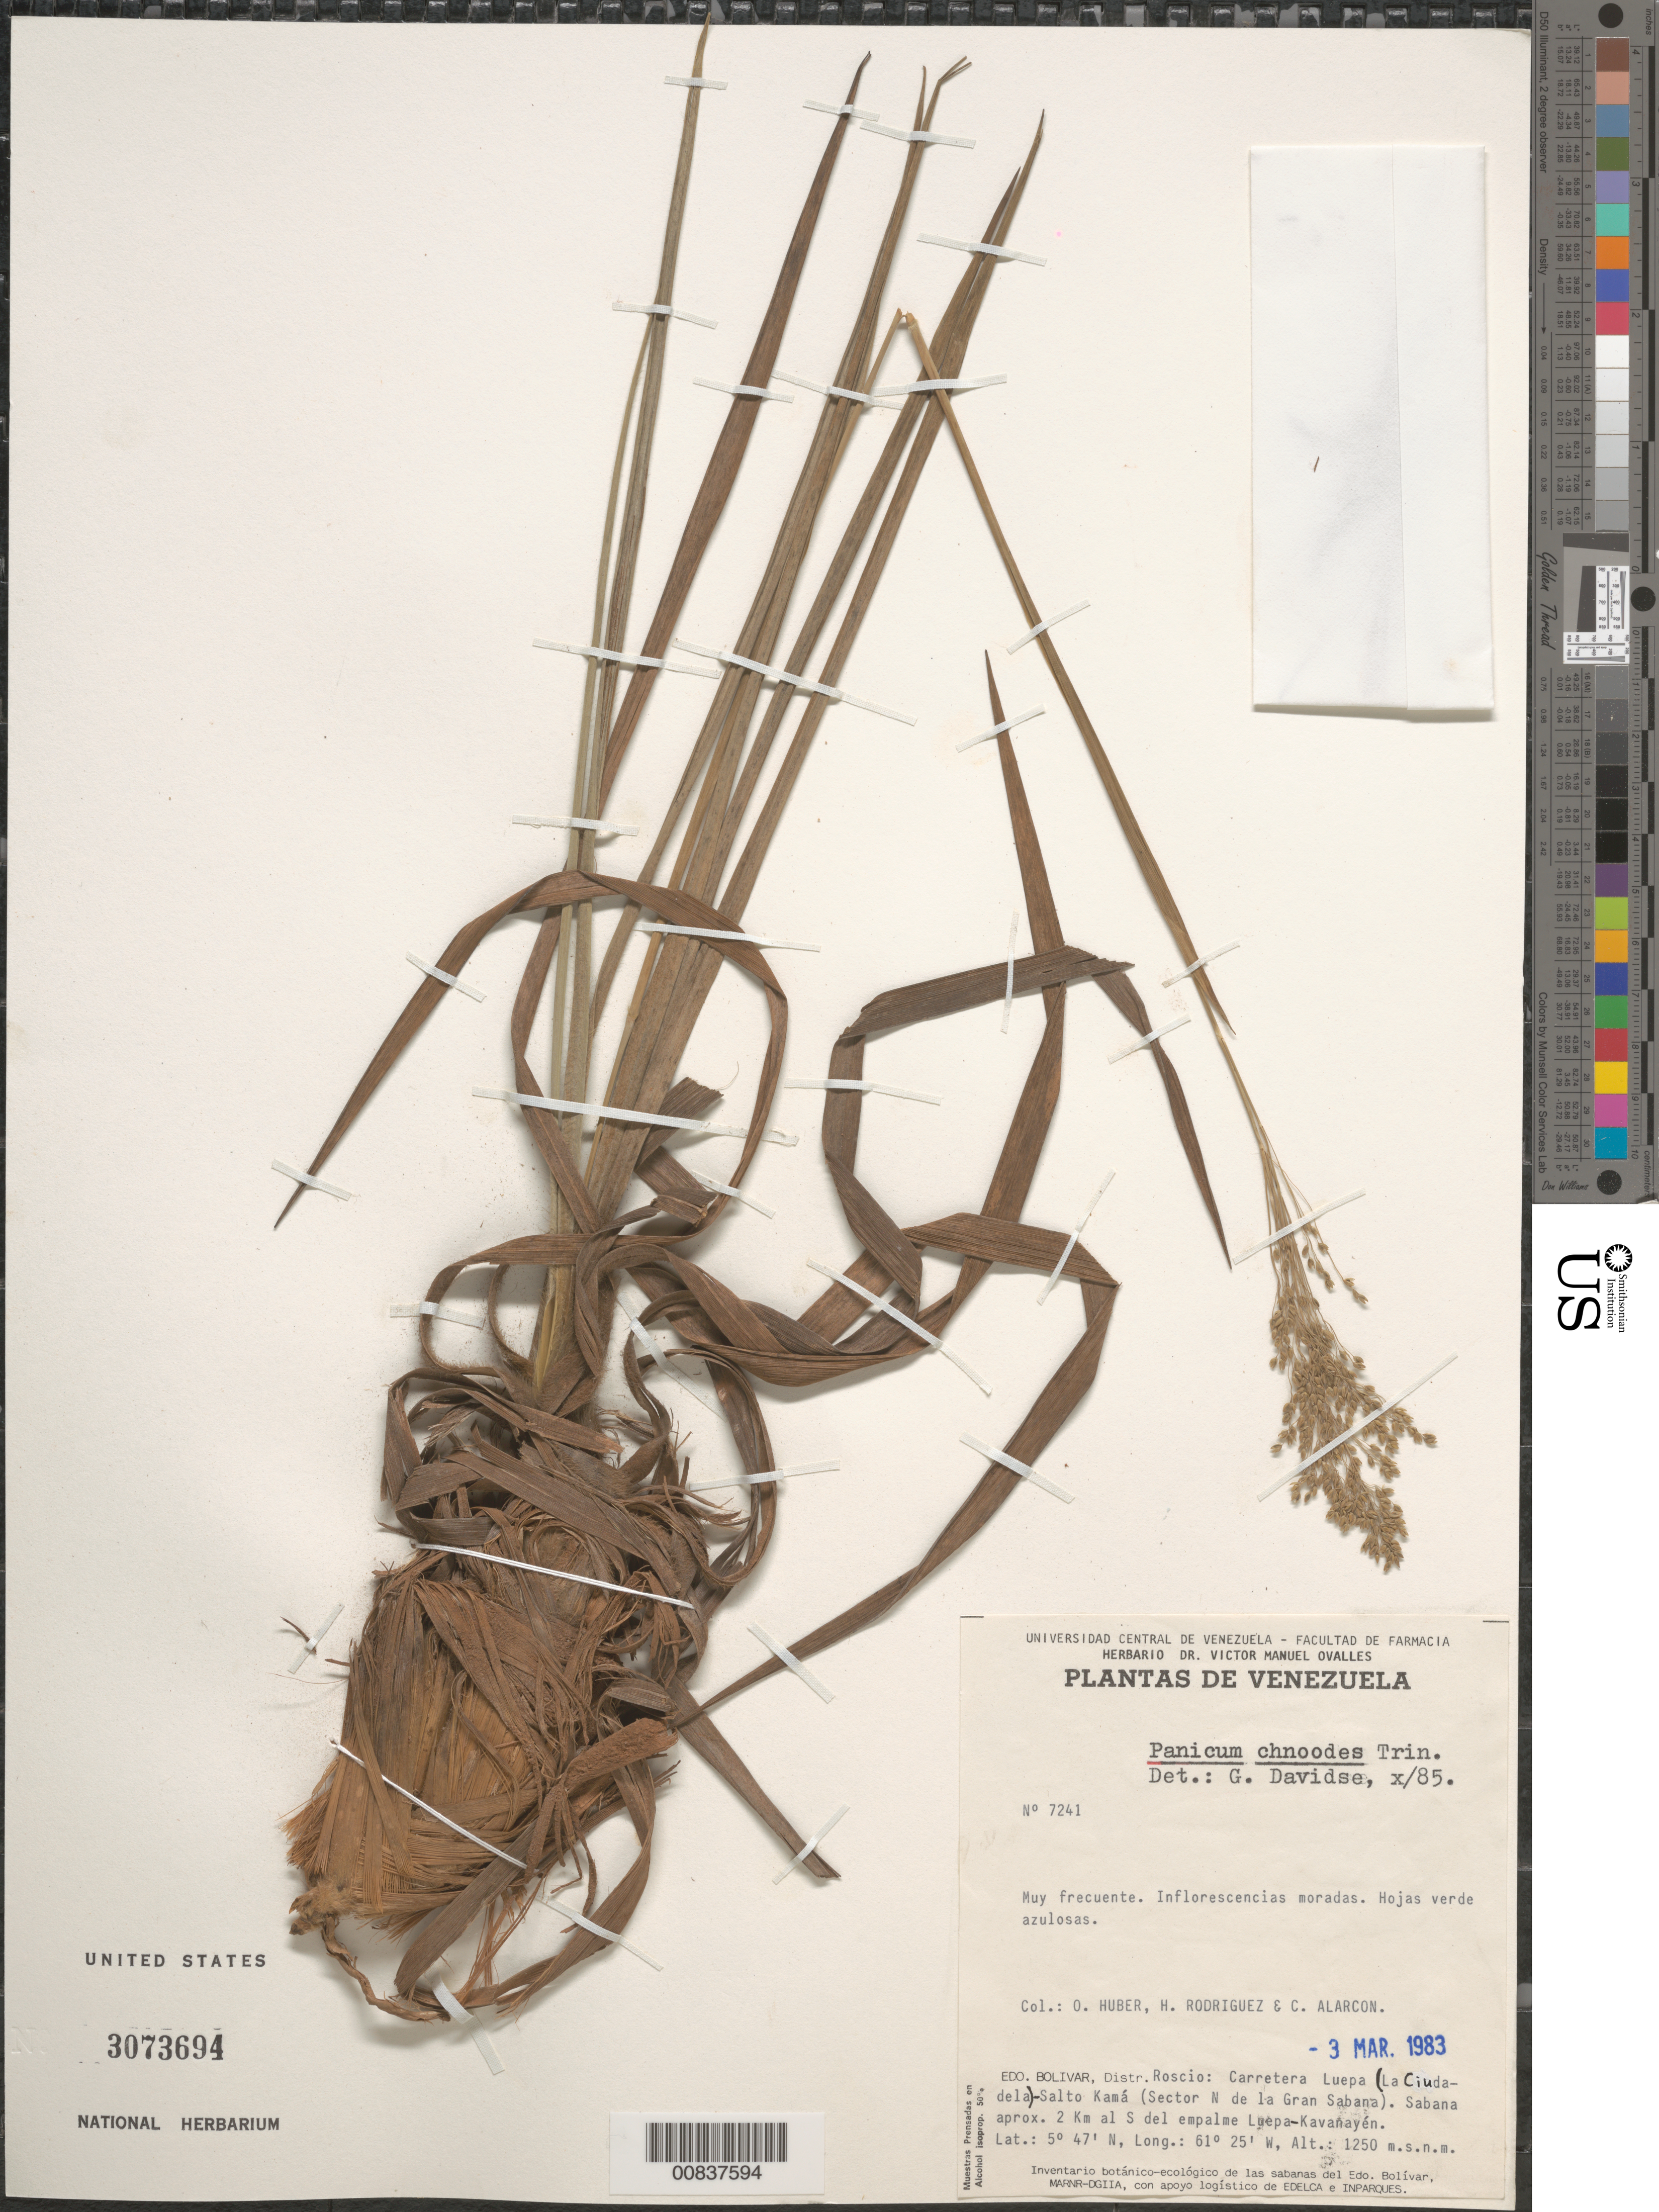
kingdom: Plantae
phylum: Tracheophyta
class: Liliopsida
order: Poales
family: Poaceae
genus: Panicum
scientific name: Panicum chnoodes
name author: Trin.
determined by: Davidse, Gerrit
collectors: O. Huber, H. Rodriguez & C. Alarcon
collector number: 7241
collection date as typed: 3-Mar-83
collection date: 1983-03-03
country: Venezuela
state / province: Bolívar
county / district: Roscio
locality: Luepa-Salto Kama Carretera, Sector N de la Gran Sabana, aprox. 2 km S del empalme Luepa-Kavanayén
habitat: Savanna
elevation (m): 1250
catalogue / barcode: US 3073694